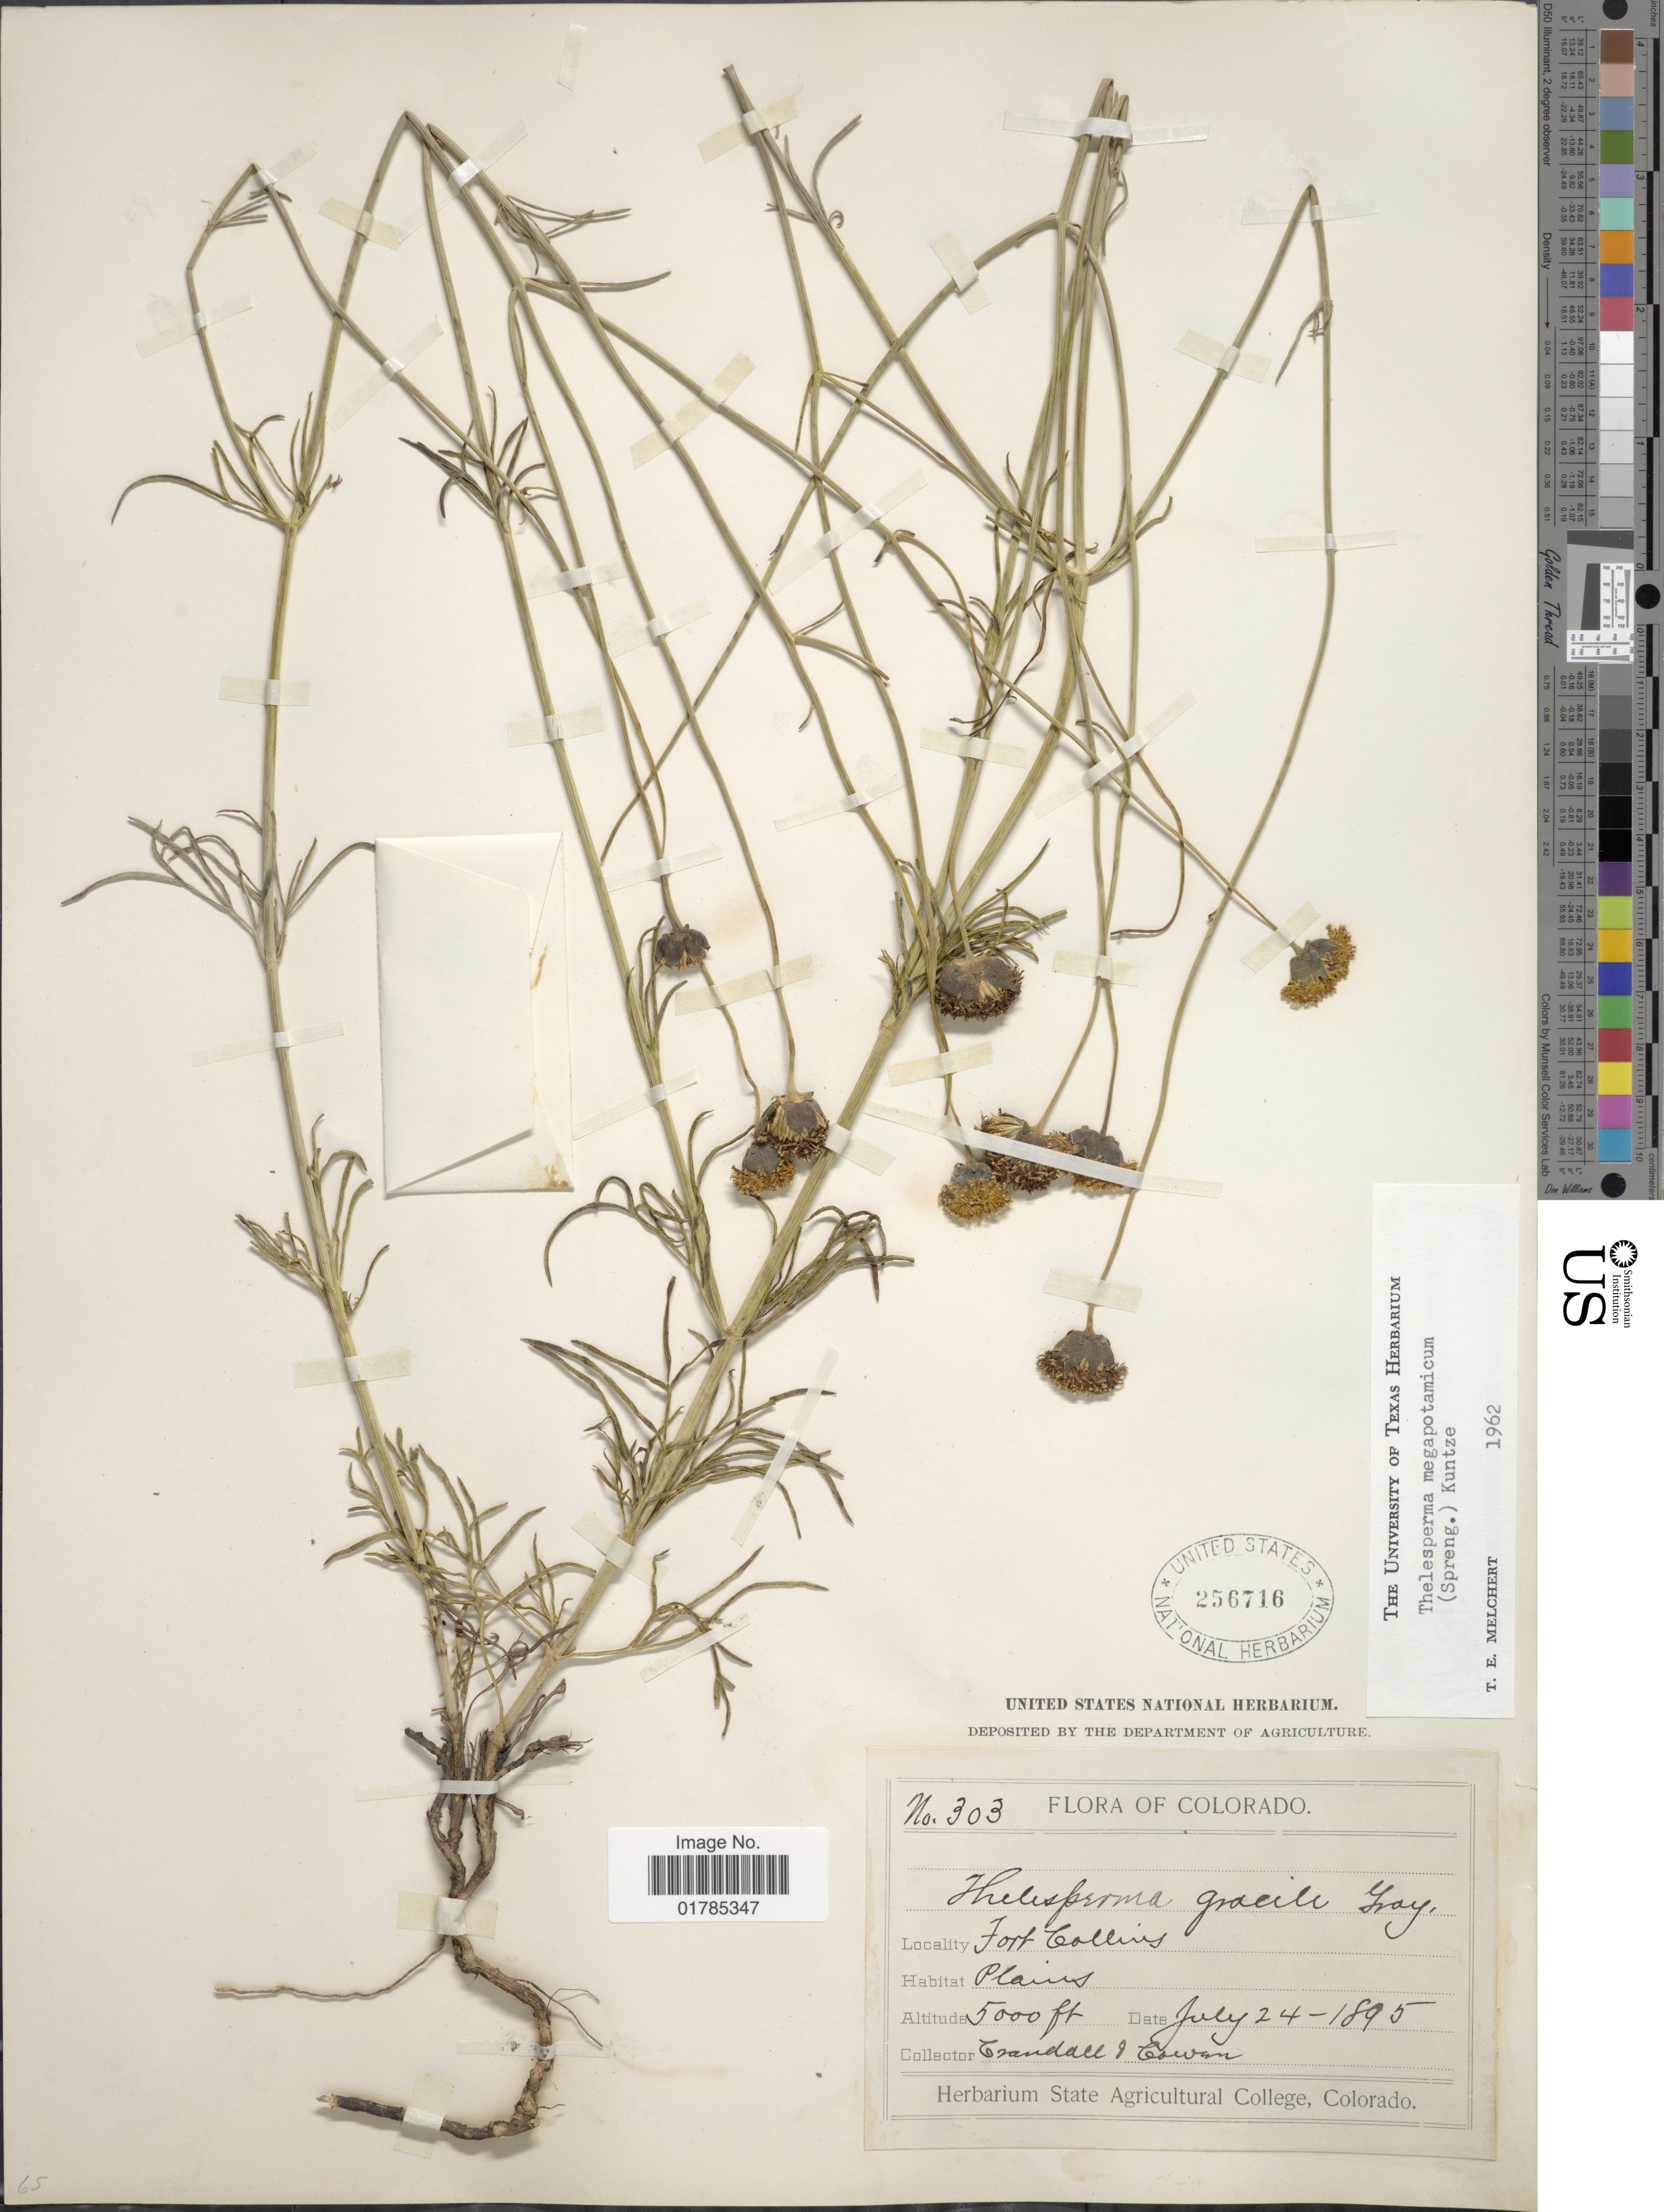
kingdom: Plantae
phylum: Tracheophyta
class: Magnoliopsida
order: Asterales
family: Asteraceae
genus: Thelesperma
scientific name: Thelesperma megapotamicum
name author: (Spreng.) Herter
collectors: -. Crandall & Cowan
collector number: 303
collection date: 1895-07-24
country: United States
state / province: Colorado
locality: Fort Collins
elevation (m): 1524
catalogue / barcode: US 256716